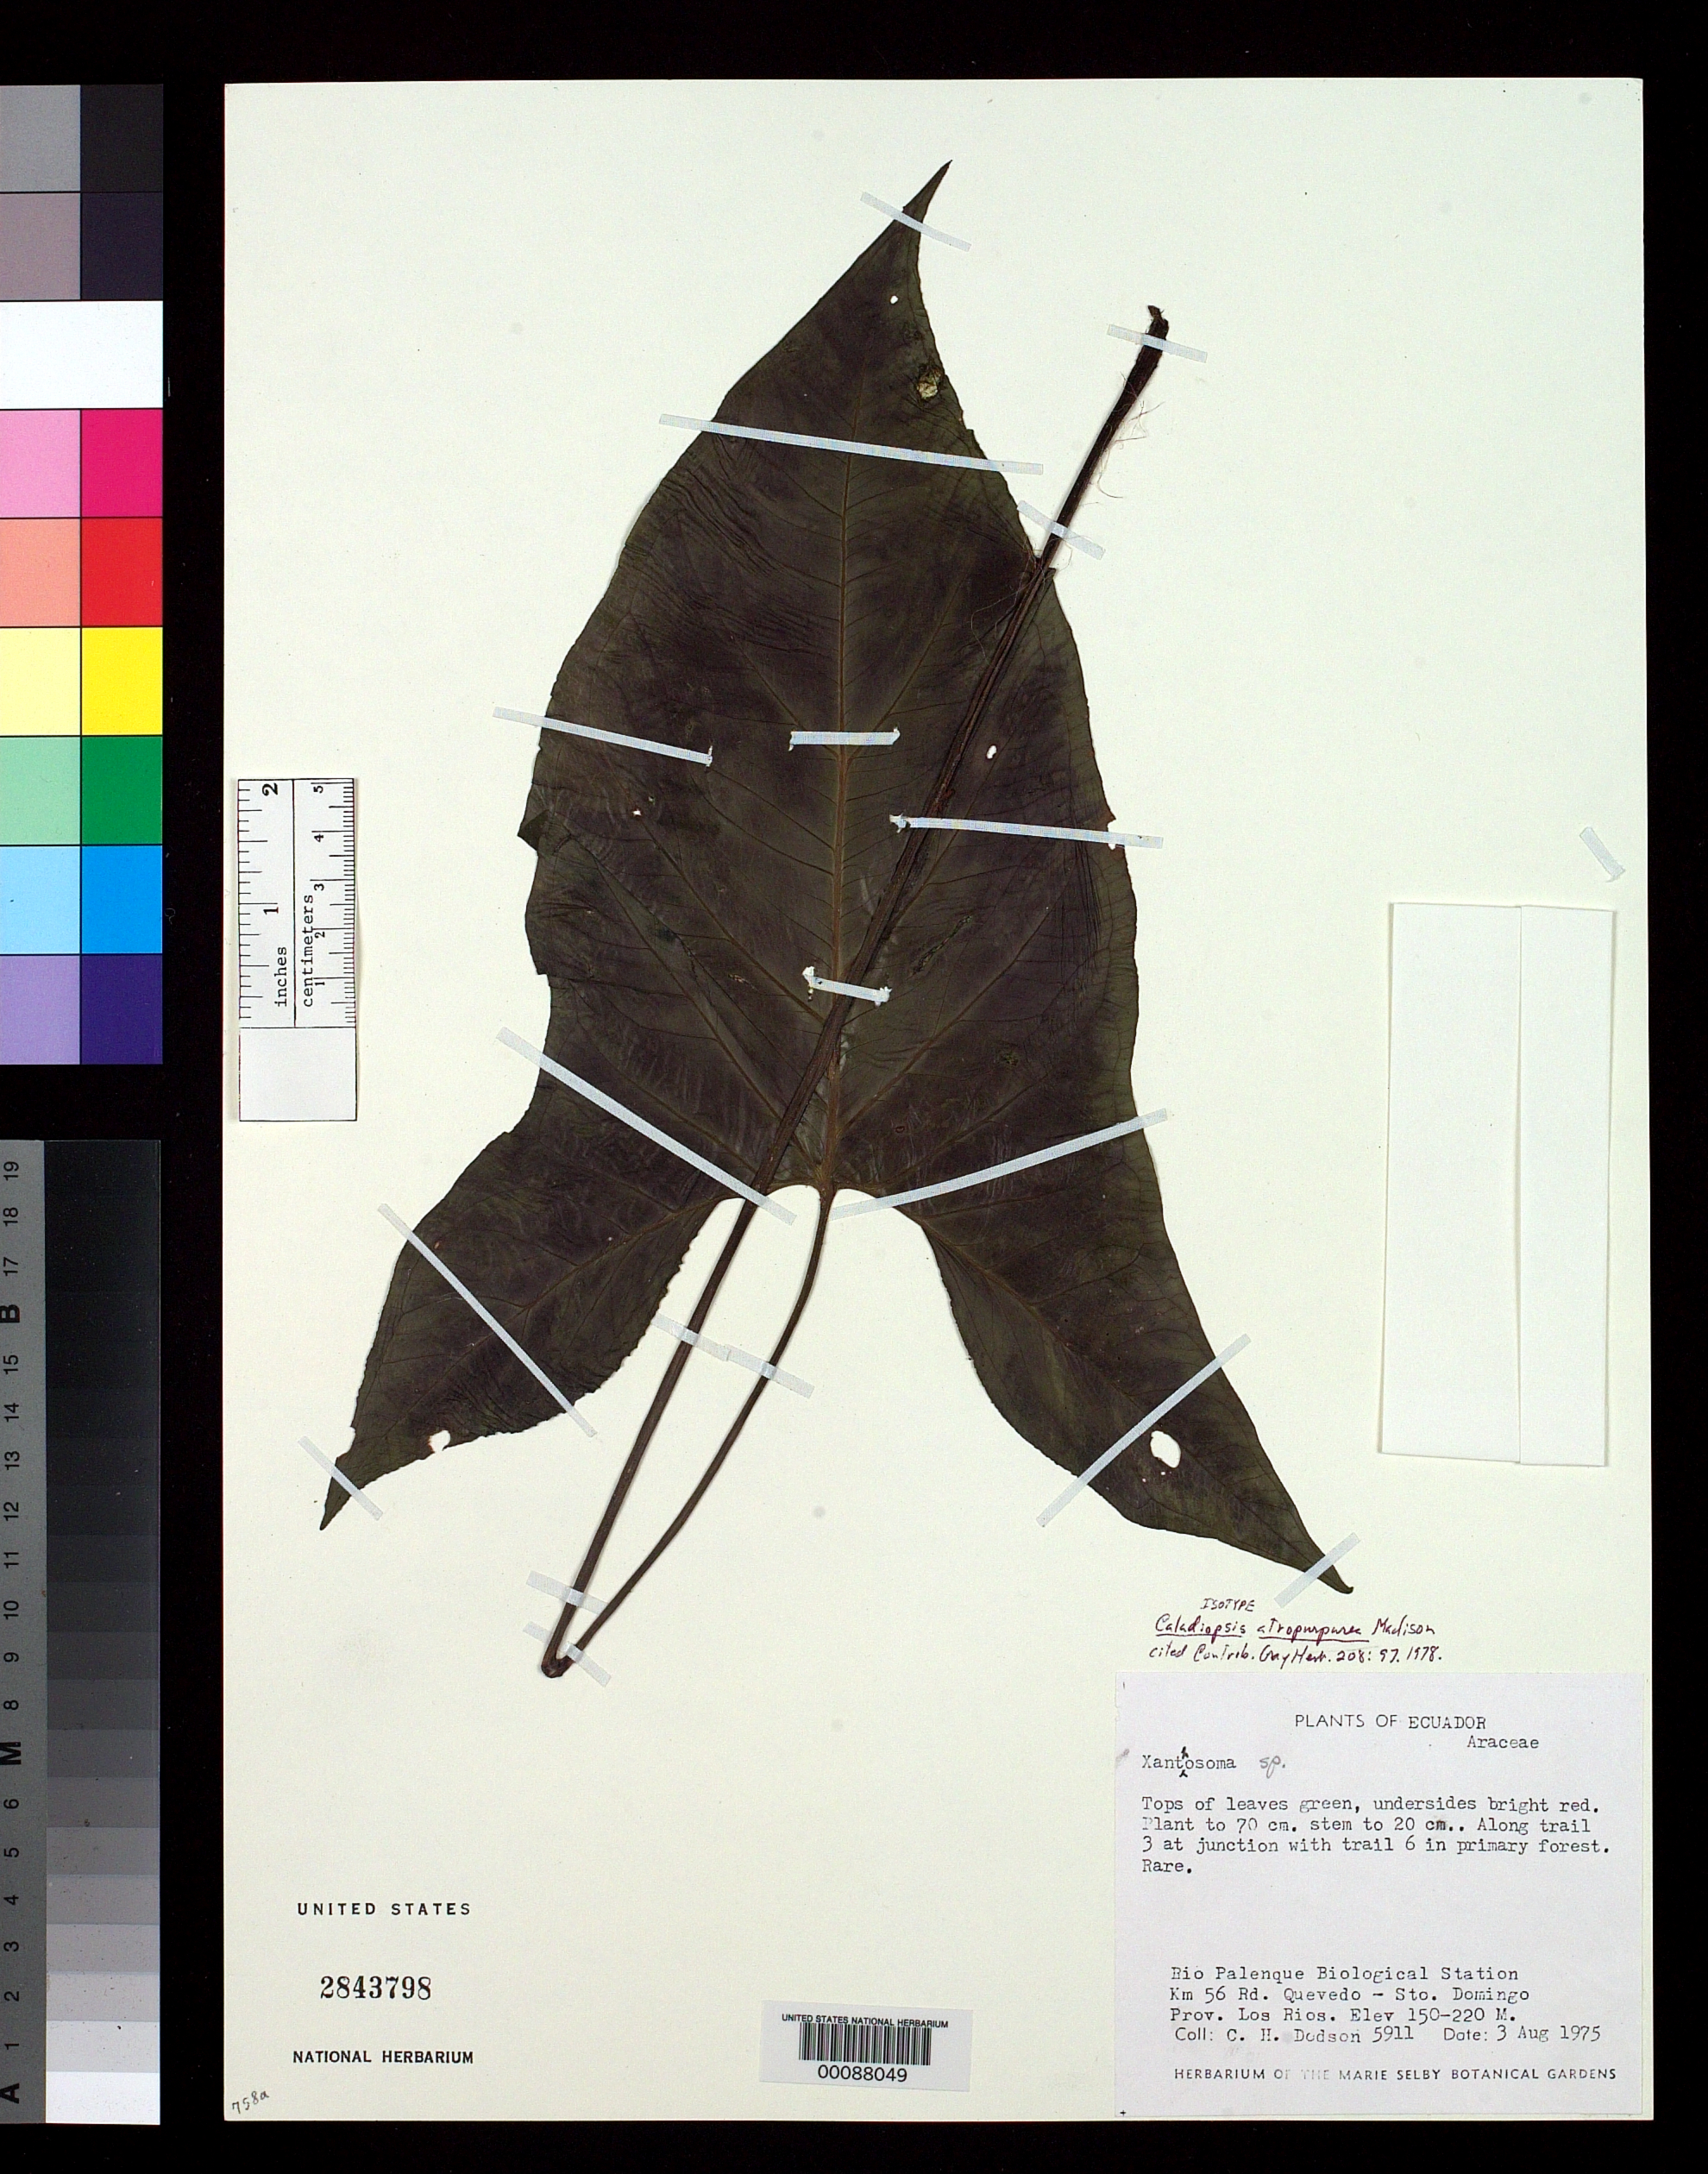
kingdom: Plantae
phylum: Tracheophyta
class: Liliopsida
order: Alismatales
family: Araceae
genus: Caladiopsis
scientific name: Caladiopsis atropurpurea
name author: Madison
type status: Isotype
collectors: C. H. Dodson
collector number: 5911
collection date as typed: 03 Aug 1975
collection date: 1975-08-03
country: Ecuador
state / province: Los Ríos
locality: Rio Palenque Biological Station.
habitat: In primary forest. Rare.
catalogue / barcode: US 2843798